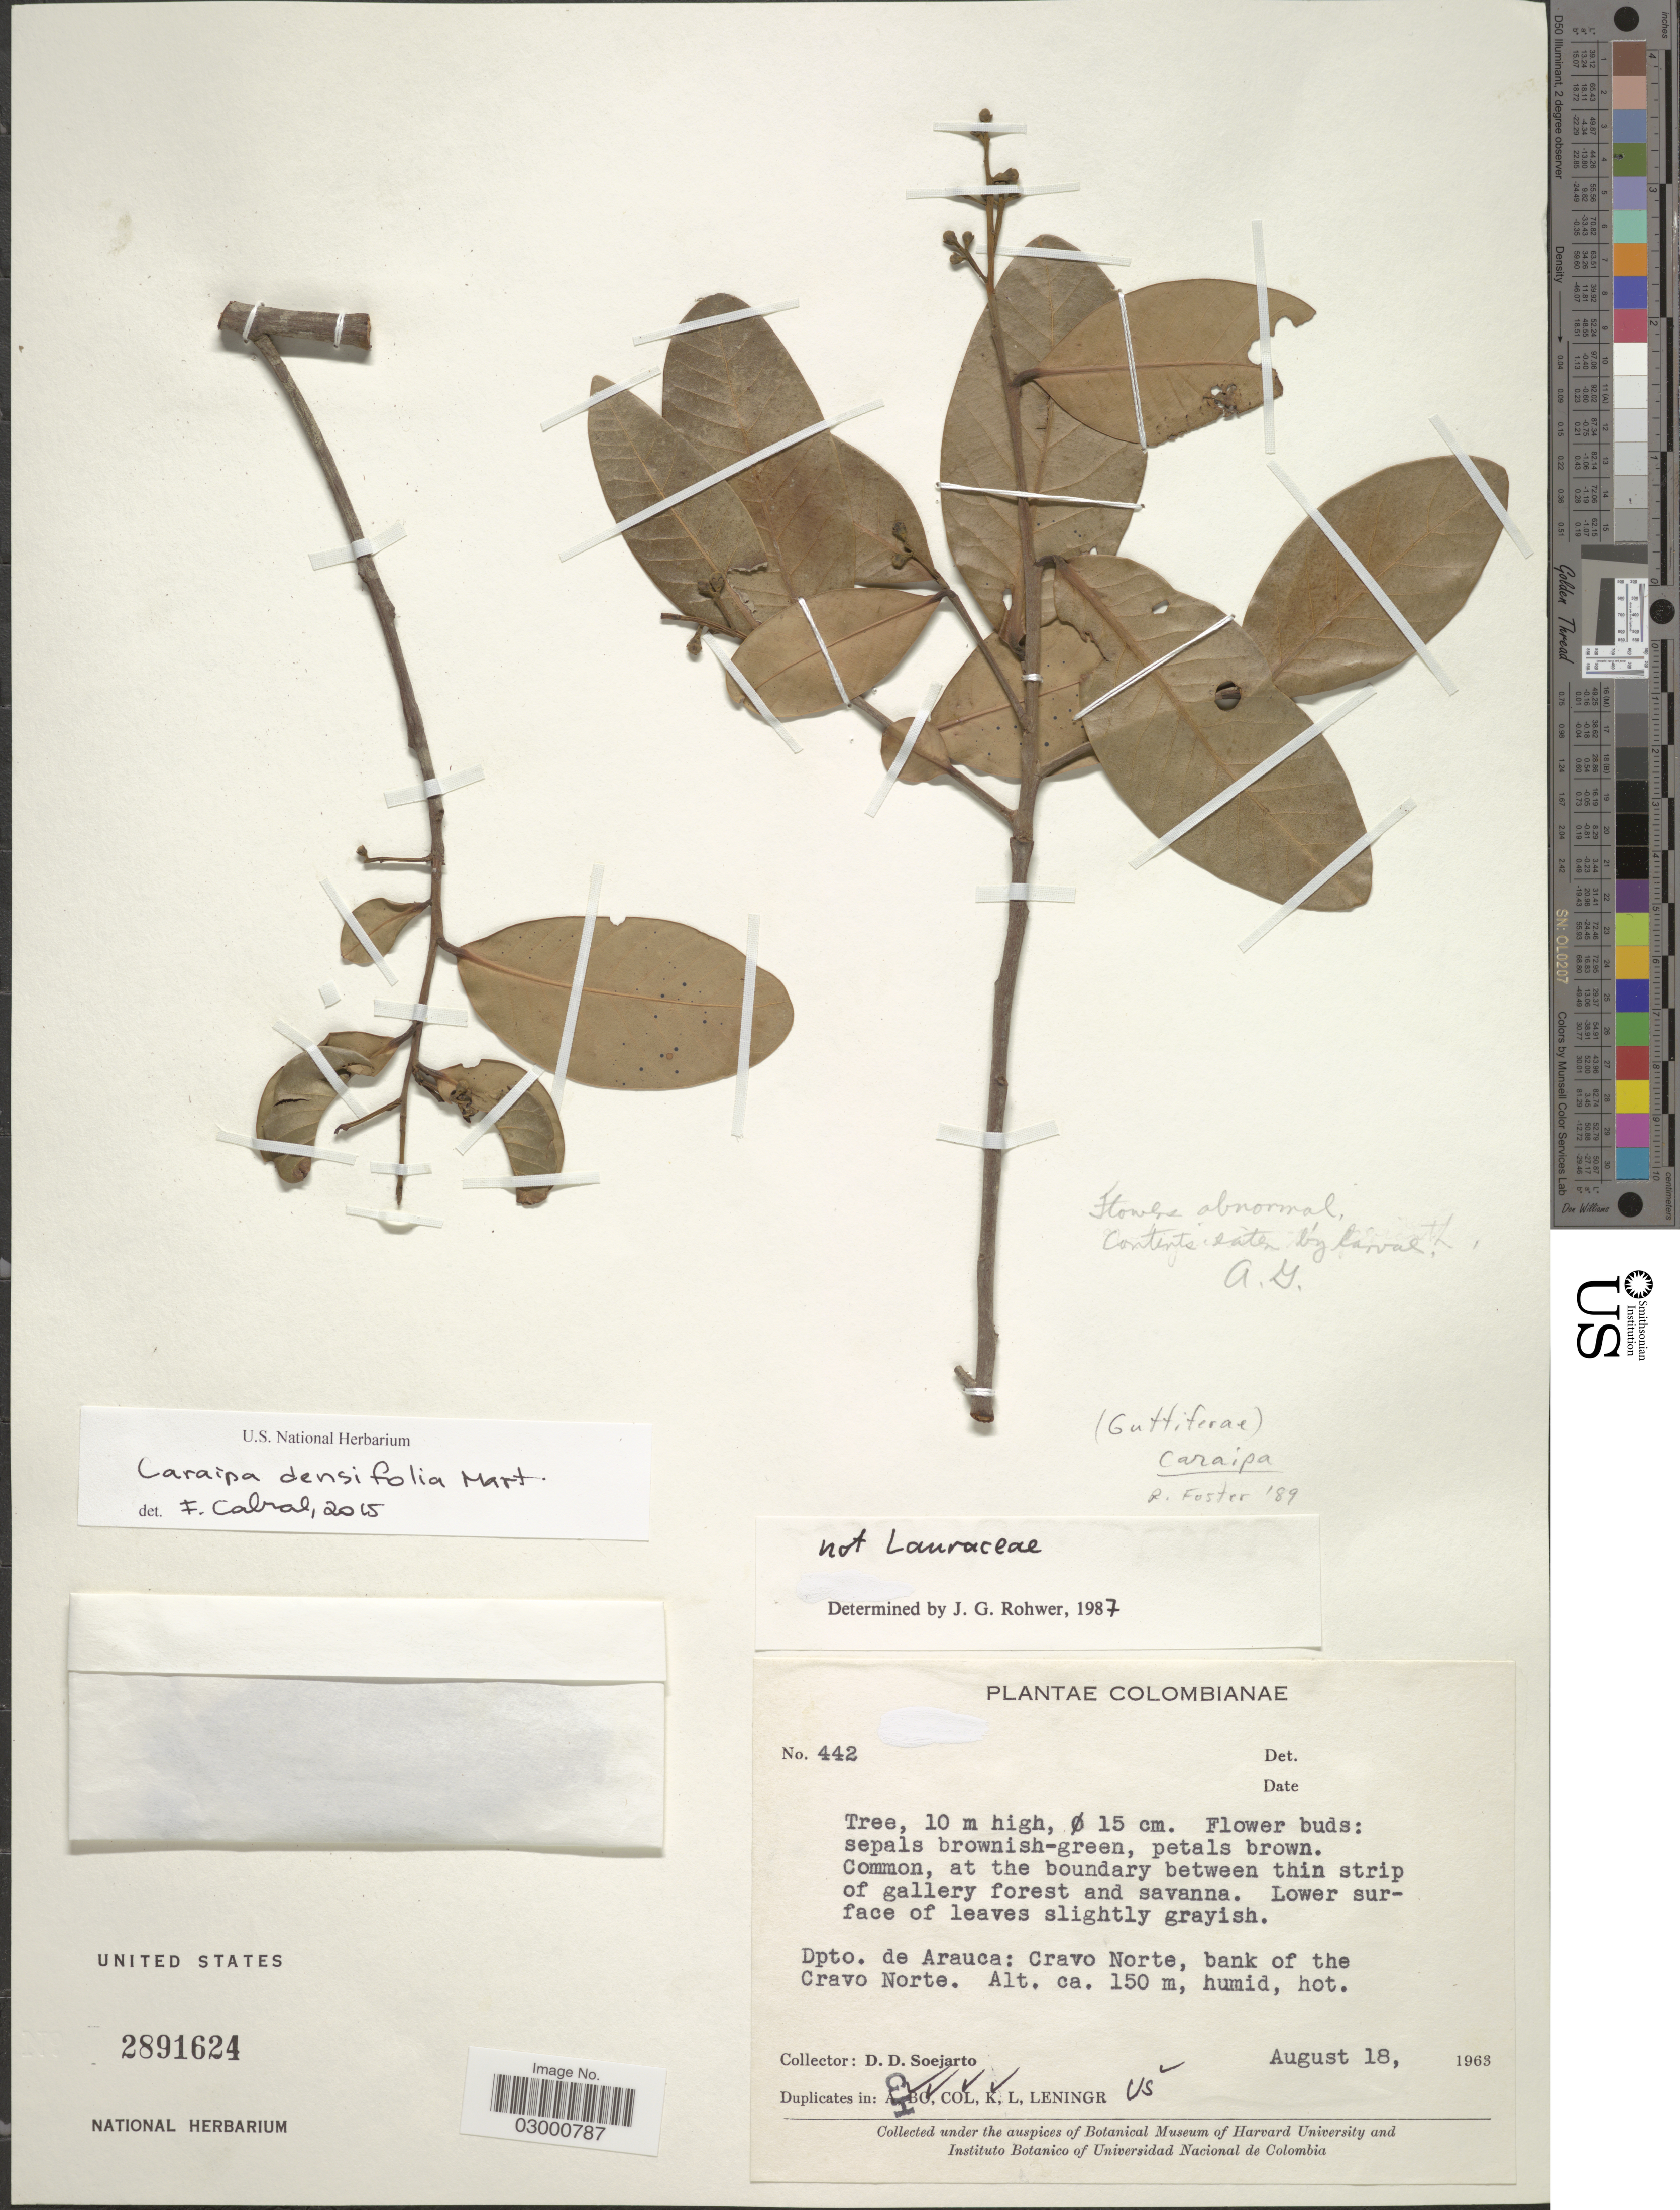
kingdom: Plantae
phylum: Tracheophyta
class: Magnoliopsida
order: Malpighiales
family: Calophyllaceae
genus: Caraipa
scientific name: Caraipa densifolia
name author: Mart.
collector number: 442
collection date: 1963-08-18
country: Colombia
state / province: Arauca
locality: Dpto. de Arauca: Cravo Norte, bank of the Cravo Norte.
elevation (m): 150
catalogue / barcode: US 2891624